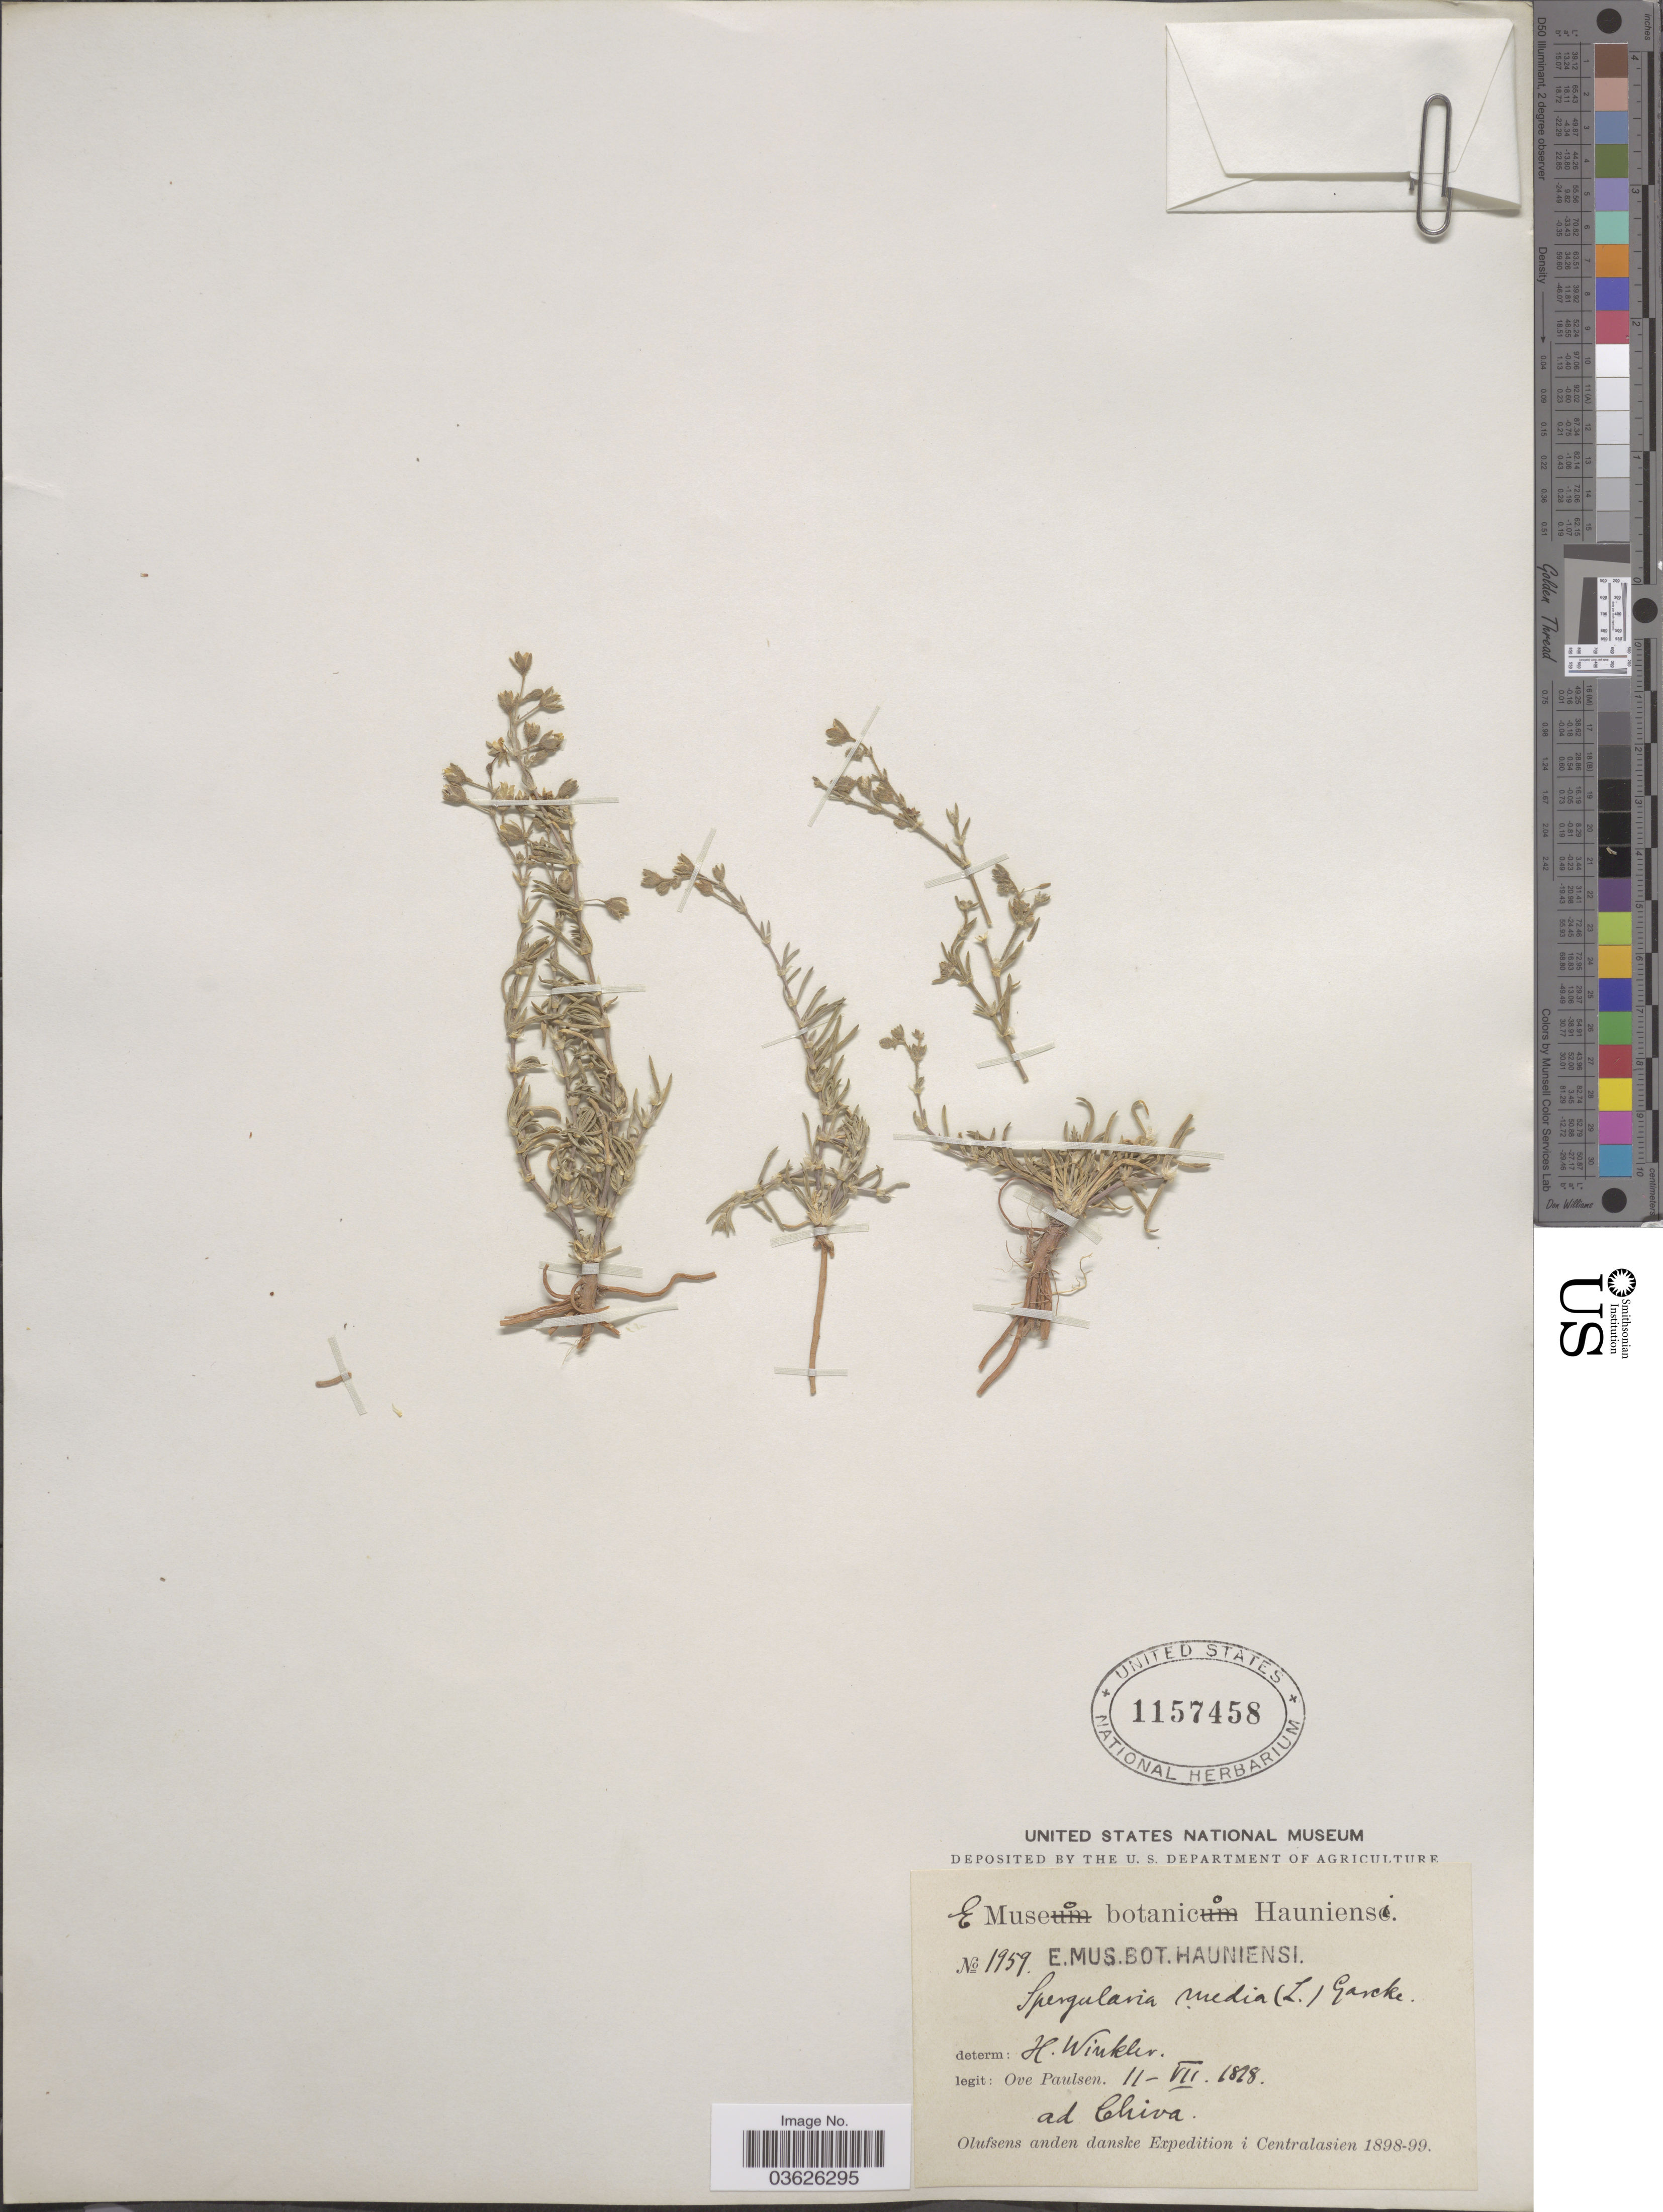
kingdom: Plantae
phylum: Tracheophyta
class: Magnoliopsida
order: Caryophyllales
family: Caryophyllaceae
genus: Spergularia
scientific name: Spergularia media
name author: (L.) C. Presl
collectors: O. Paulsen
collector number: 1959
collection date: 1898-07-11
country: Uzbekistan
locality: Ad Chiva. Olufsens anden danske. Centralasien.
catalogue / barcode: US 1157458